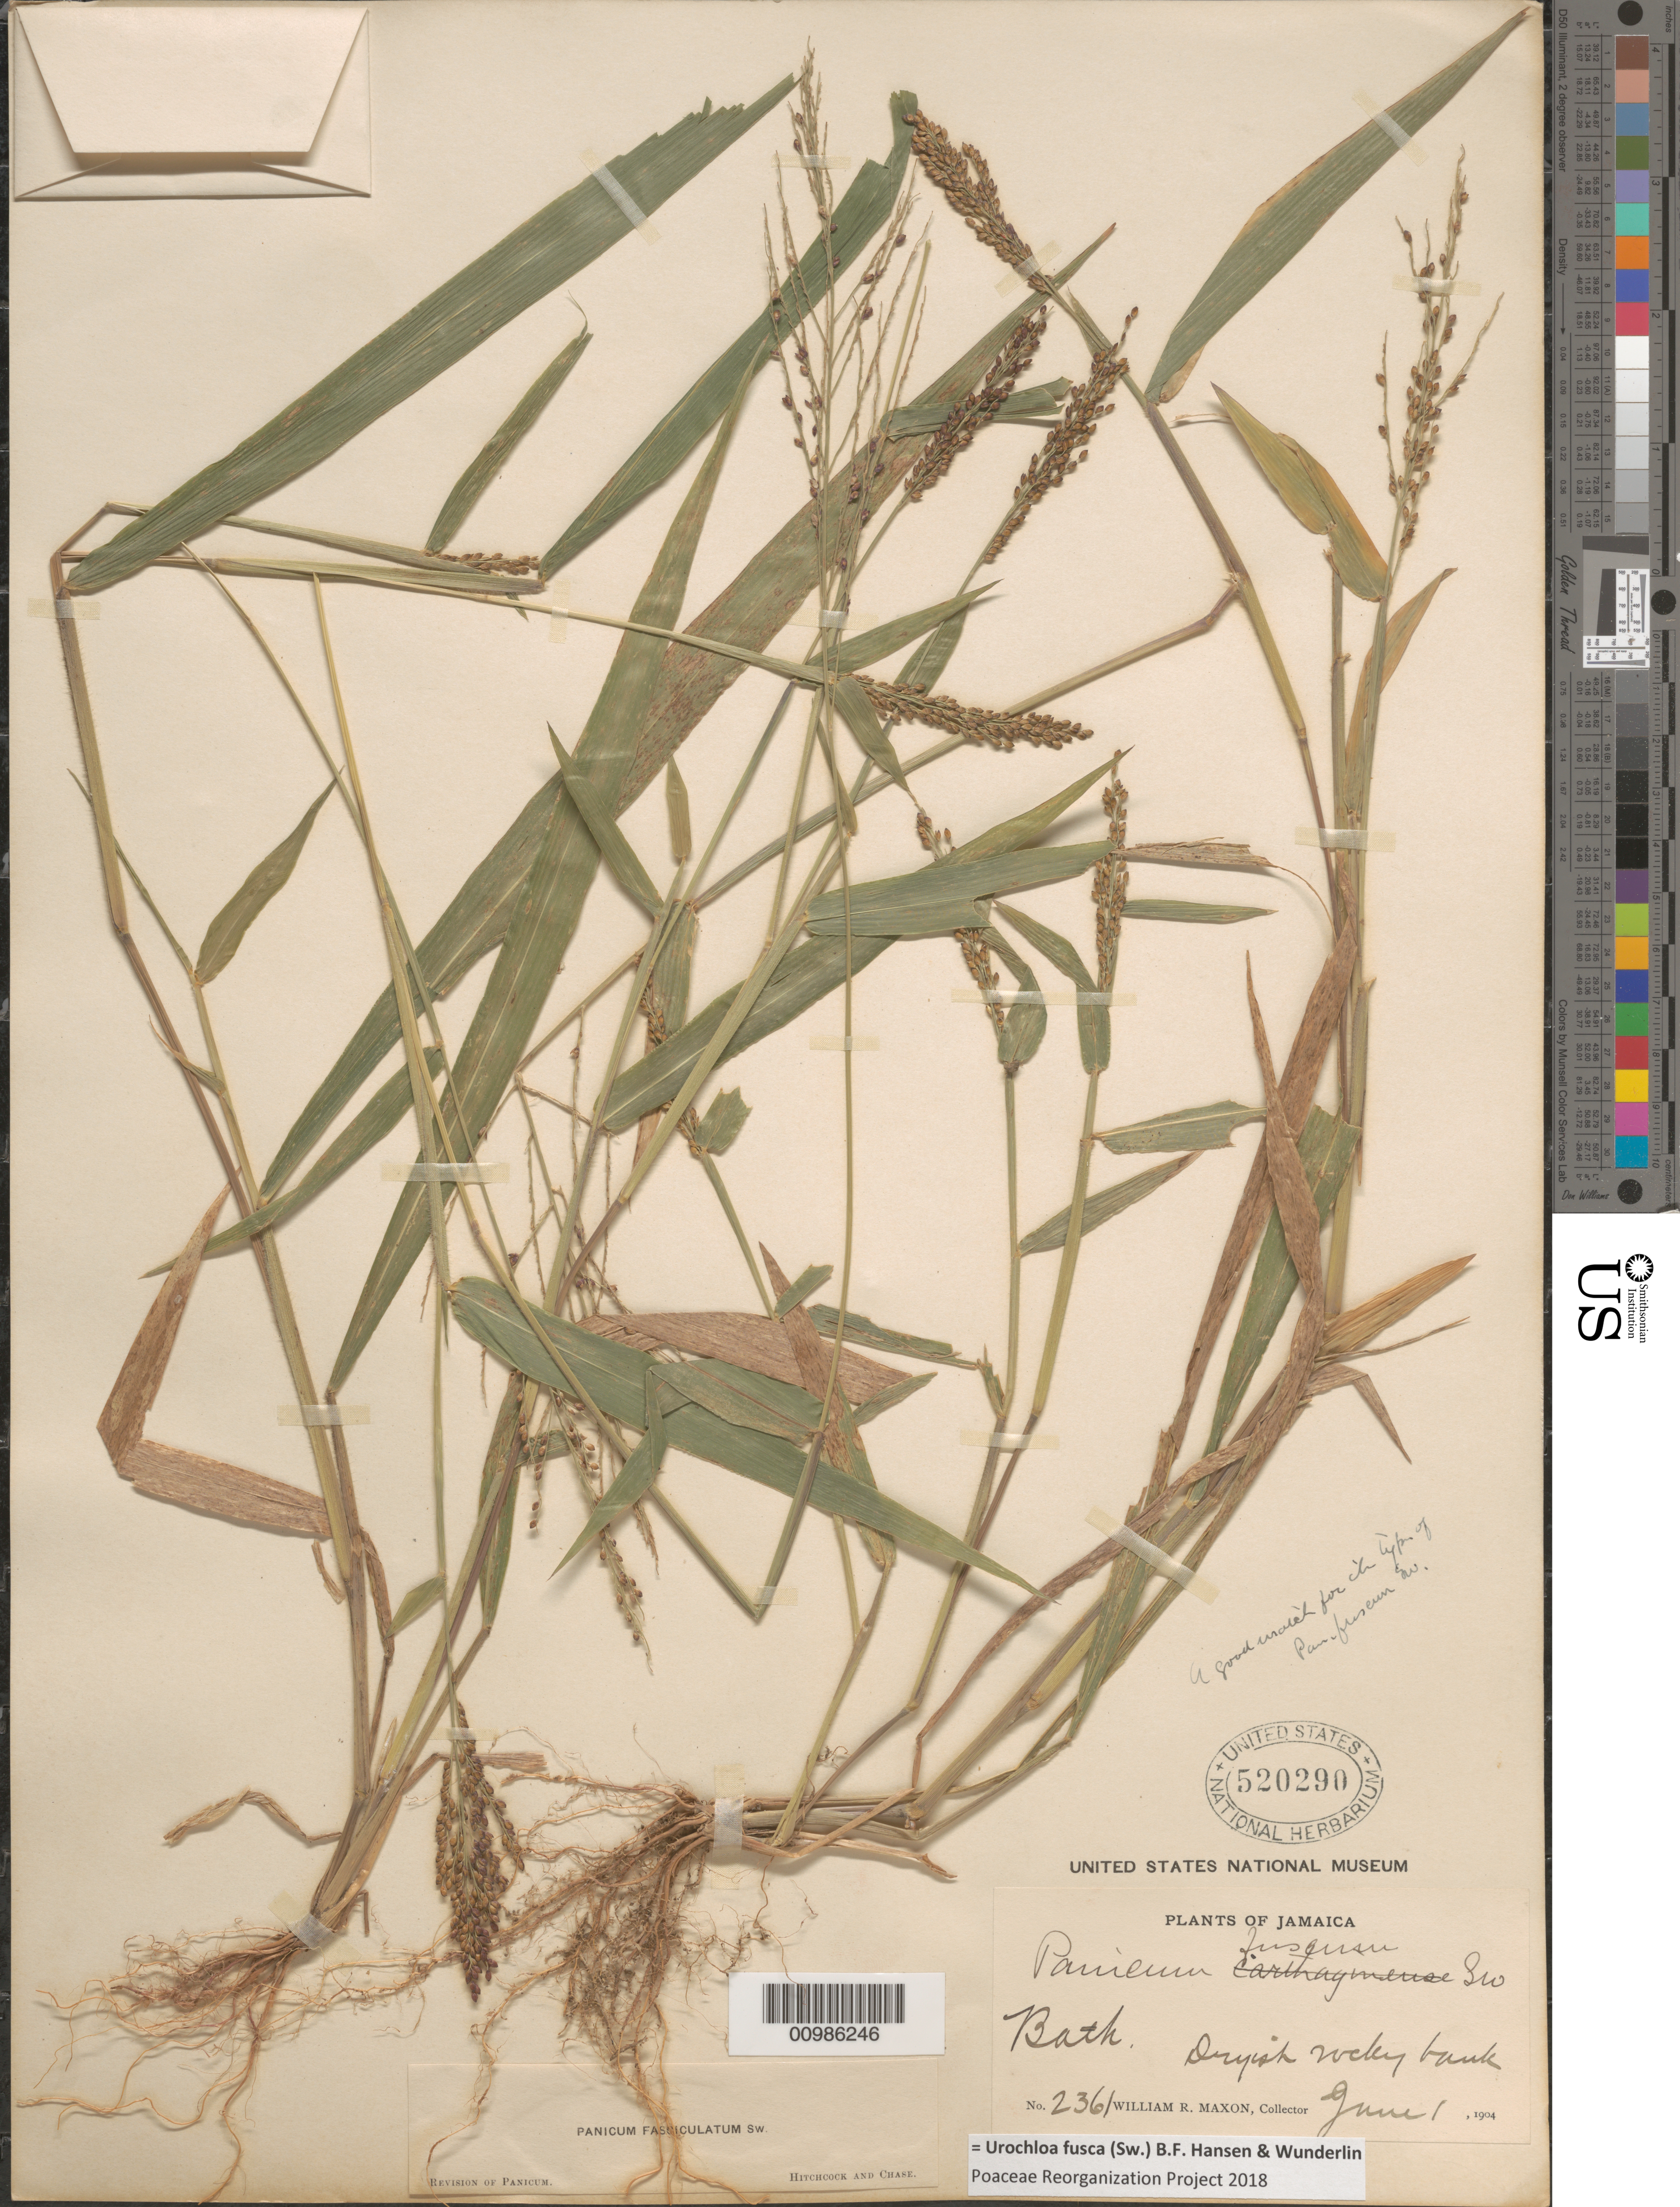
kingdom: Plantae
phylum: Tracheophyta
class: Liliopsida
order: Poales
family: Poaceae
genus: Brachiaria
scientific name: Brachiaria fasciculata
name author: (Sw.) Parodi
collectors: W. R. Maxon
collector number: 2361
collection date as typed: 01 Jun 1904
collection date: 1904-06-01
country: Jamaica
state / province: Manchester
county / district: Bath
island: Jamaica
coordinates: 0 N, 0 E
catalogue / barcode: US 520290